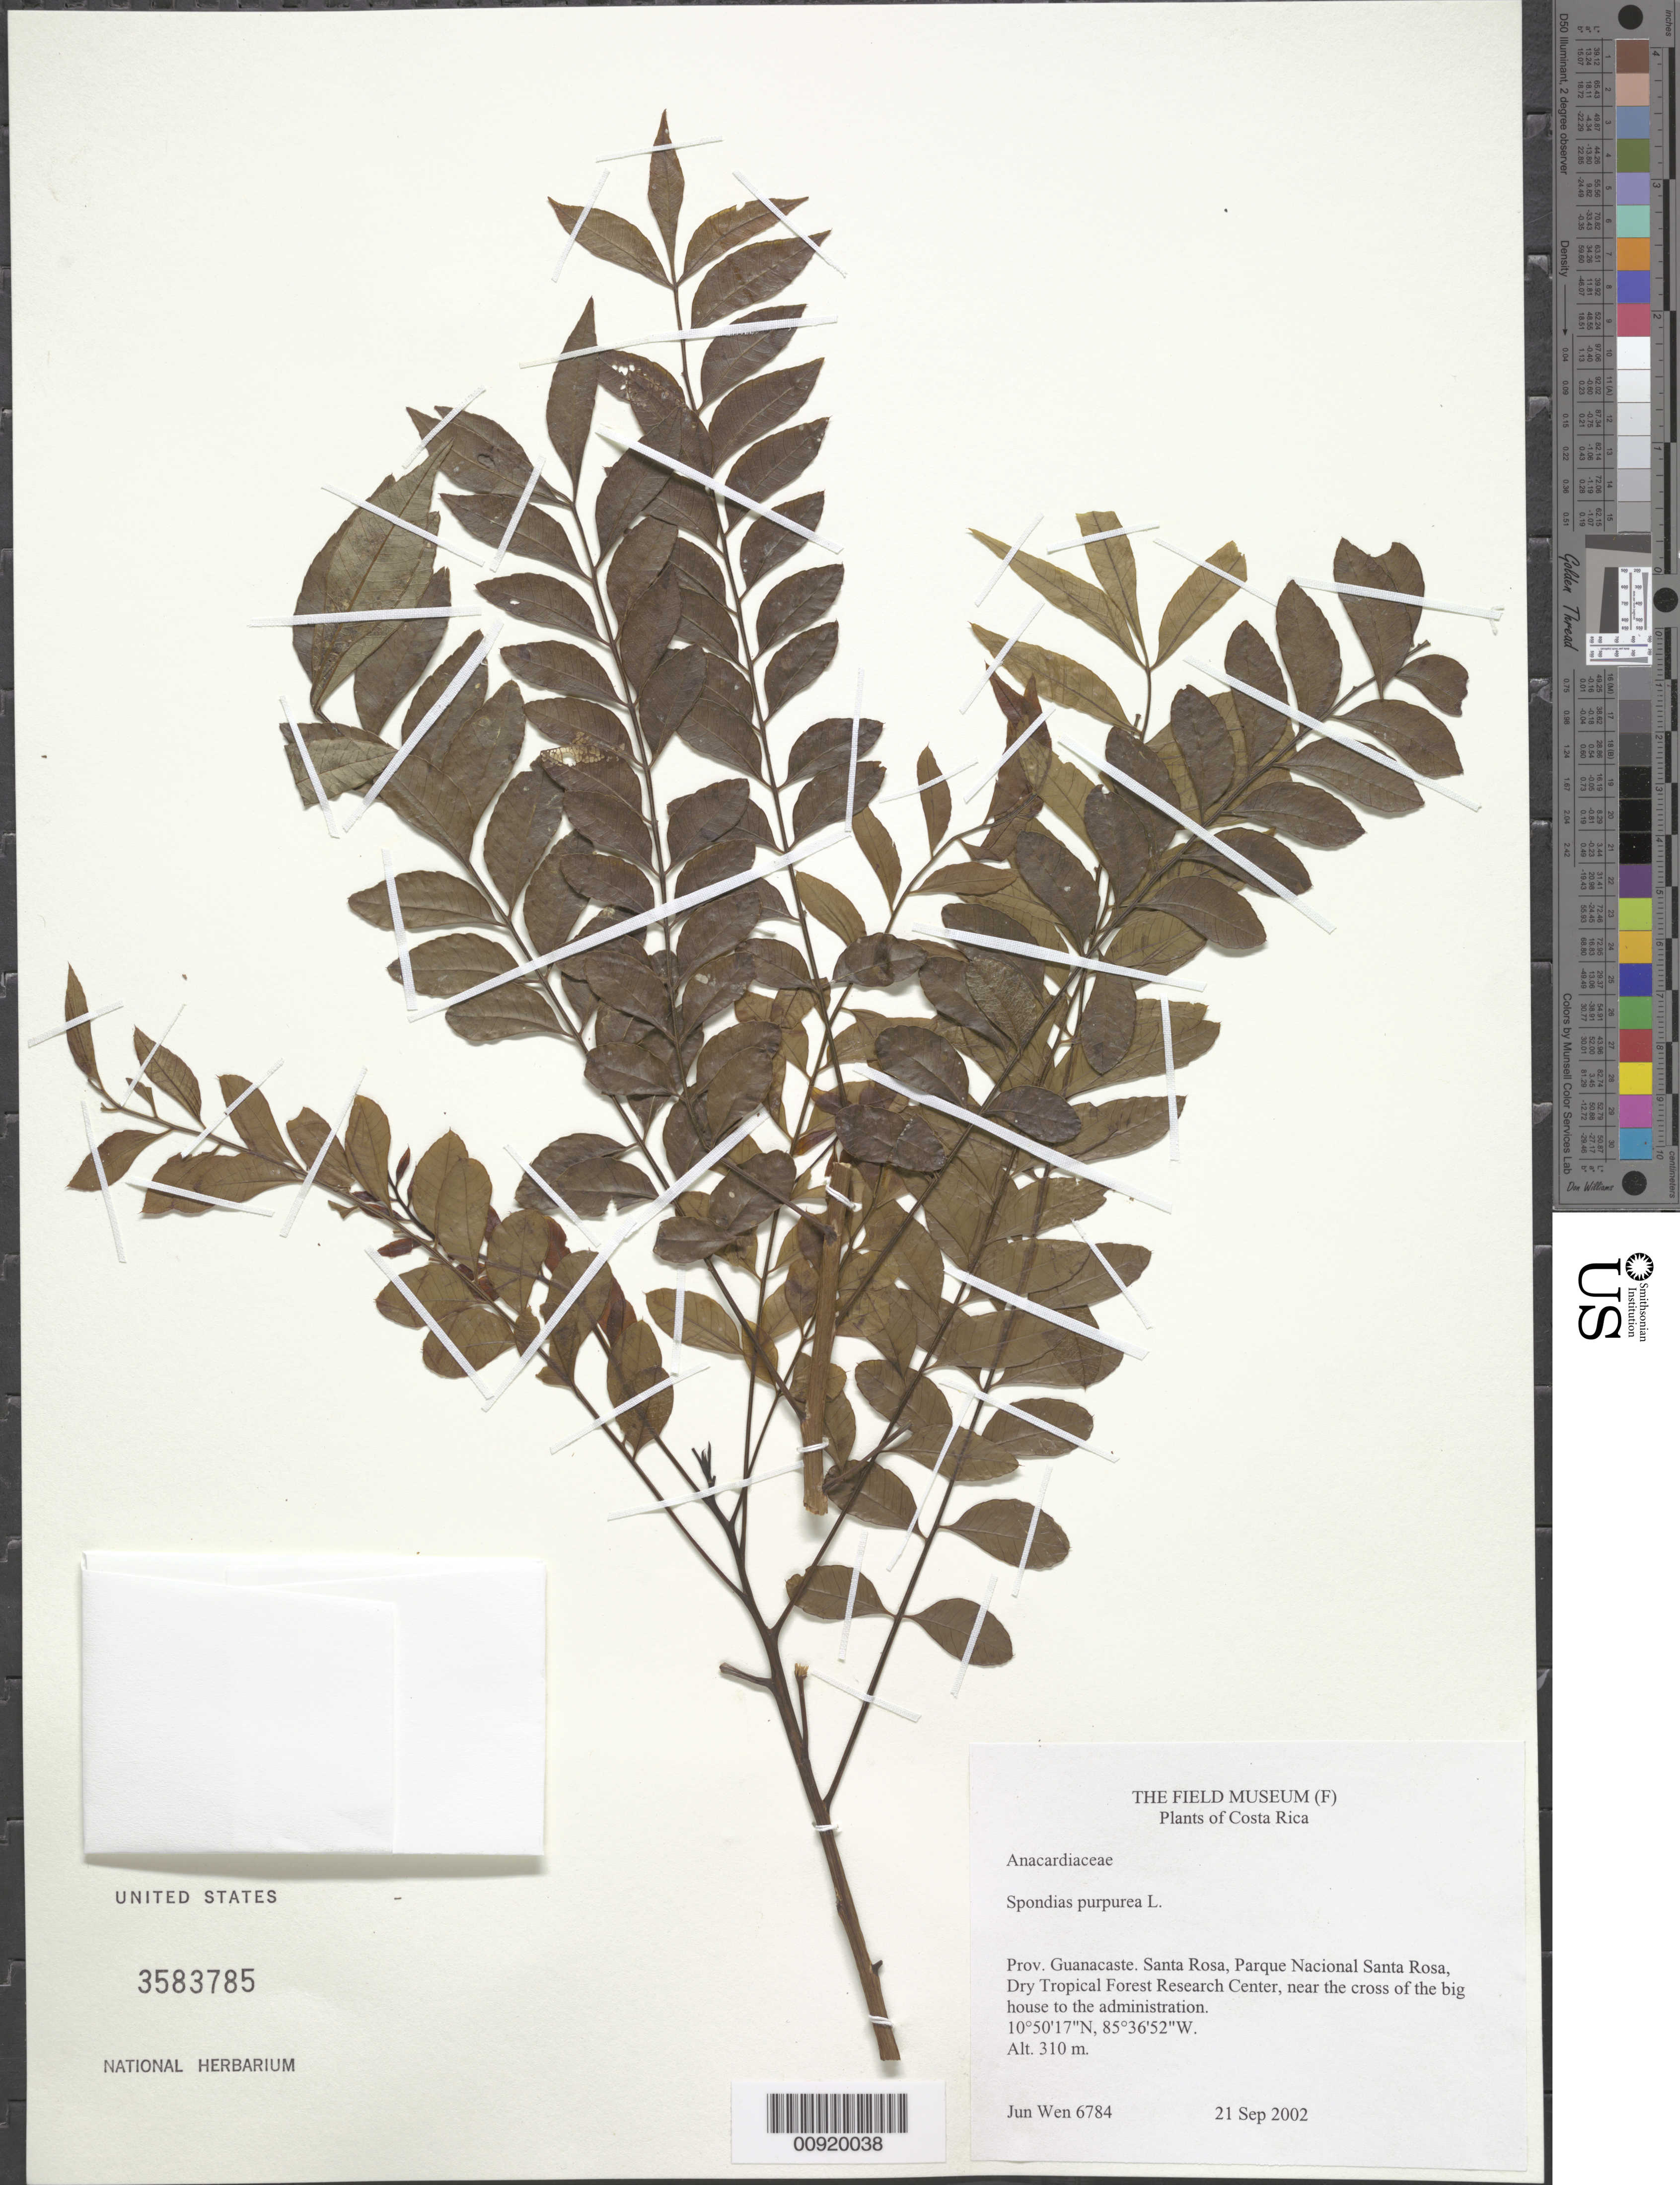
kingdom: Plantae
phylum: Tracheophyta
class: Magnoliopsida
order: Sapindales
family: Anacardiaceae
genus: Spondias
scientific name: Spondias purpurea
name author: L.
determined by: Mitchell, John D.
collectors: J. Wen & R. Aguilar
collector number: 6784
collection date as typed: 21 Sep 2002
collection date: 2002-09-21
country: Costa Rica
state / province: Guanacaste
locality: Santa Rosa, Parque Nacional Santa Rosa, Dry Tropical Forest Research Center, near the cross of the big house to the administration.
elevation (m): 310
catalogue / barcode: US 3583785